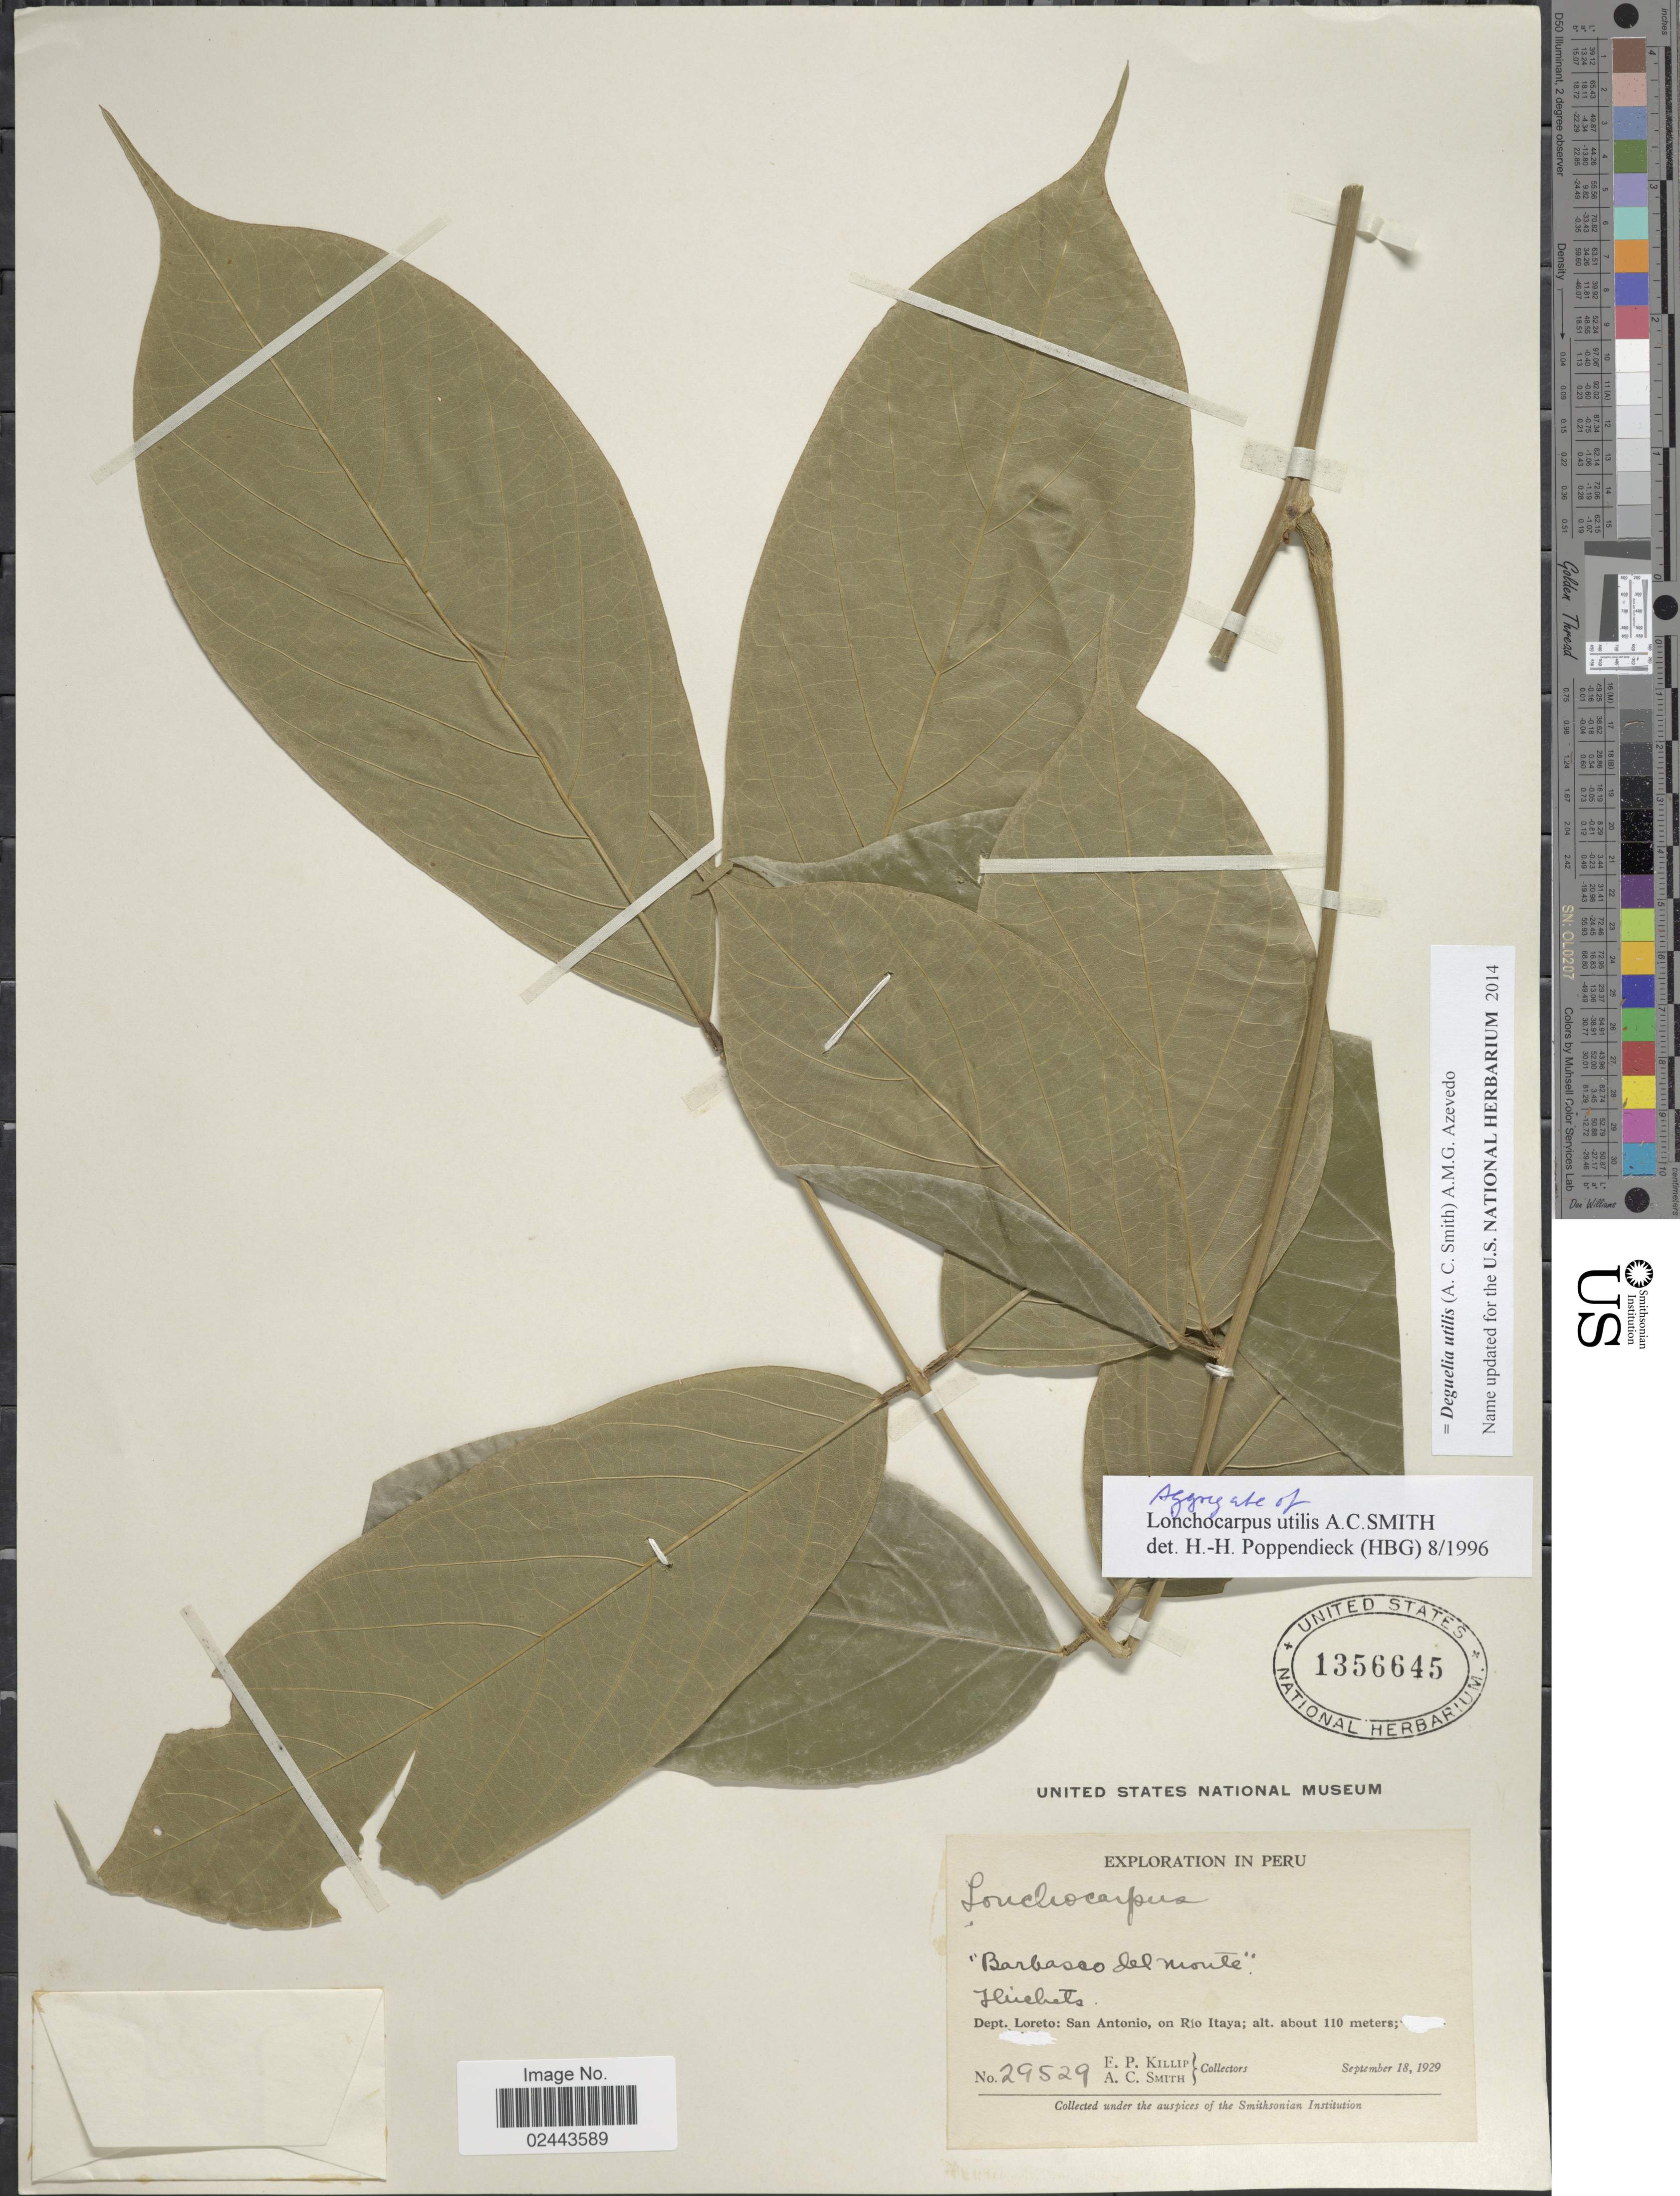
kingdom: Plantae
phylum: Tracheophyta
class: Magnoliopsida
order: Fabales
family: Fabaceae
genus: Deguelia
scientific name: Deguelia utilis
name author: (A.C. Sm.) A.M.G. Azevedo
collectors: E. P. Killip & A. C. Smith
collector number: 29529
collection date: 1929-09-18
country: Peru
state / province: Loreto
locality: San Antonio, on Rio Itaya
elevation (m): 110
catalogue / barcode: US 1356645